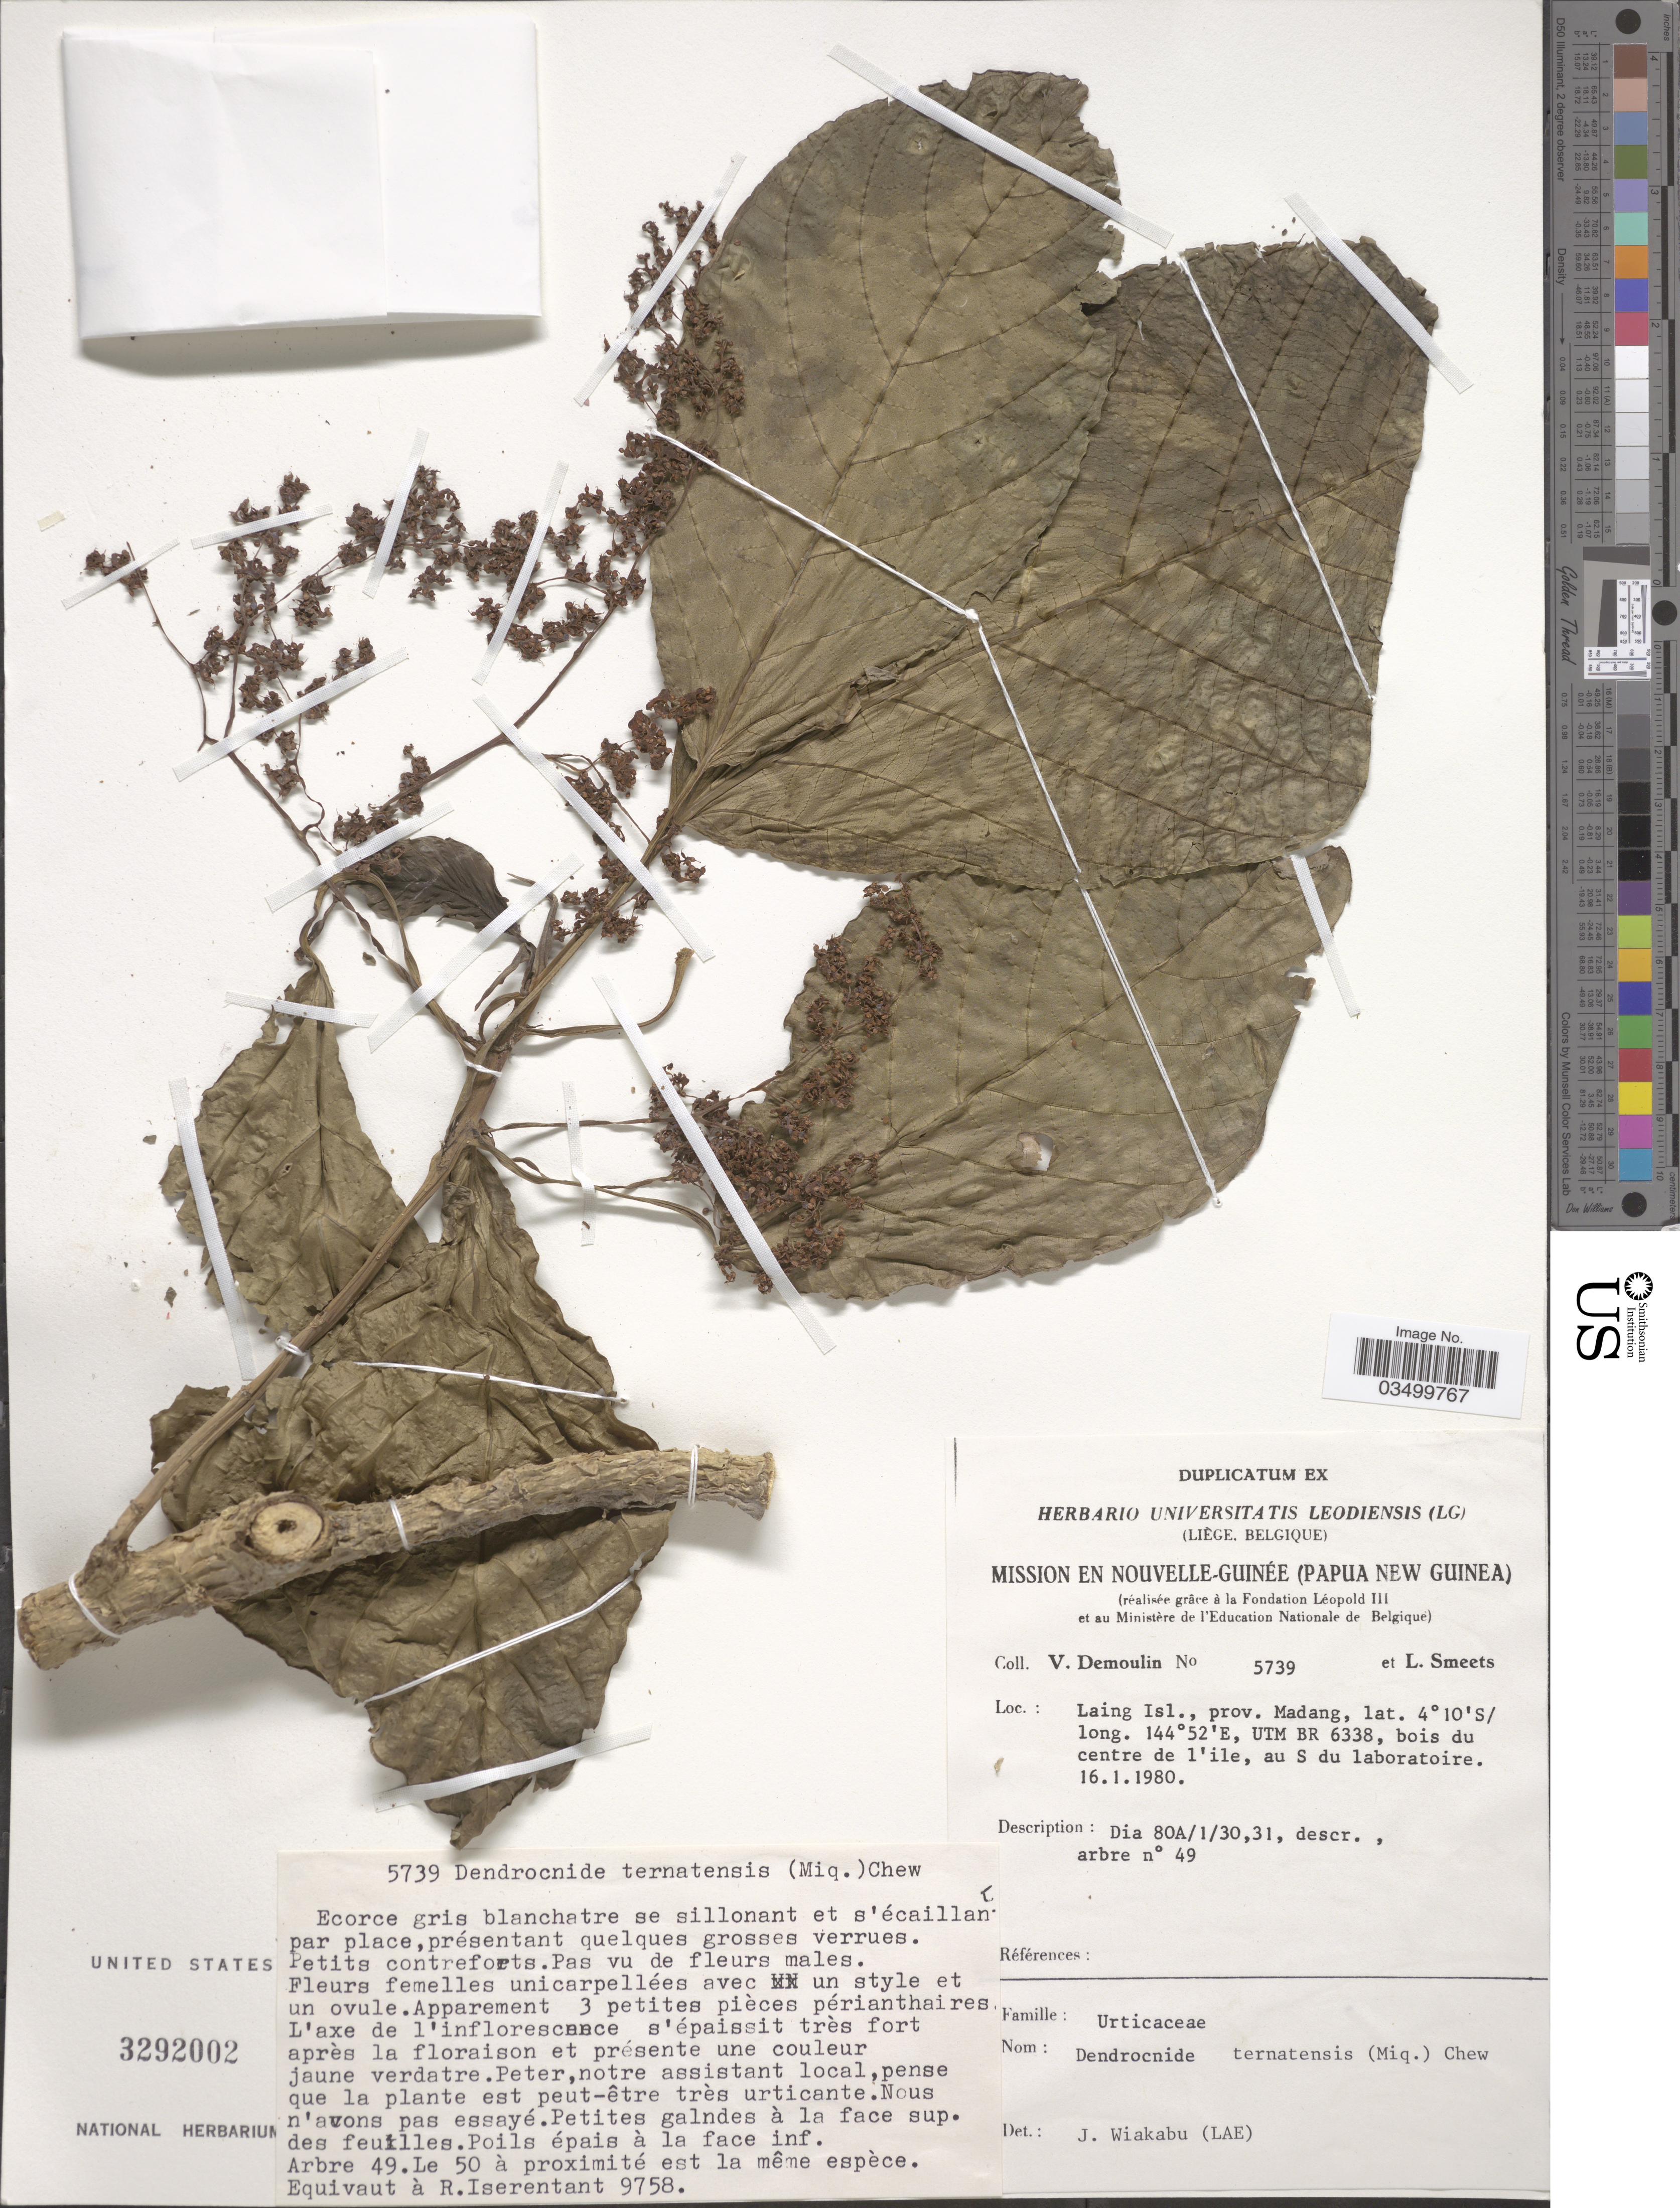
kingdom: Plantae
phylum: Tracheophyta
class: Magnoliopsida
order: Rosales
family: Urticaceae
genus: Dendrocnide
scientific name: Dendrocnide ternatensis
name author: (Miq.) Chew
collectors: V. Demoulin & L. Smeets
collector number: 5739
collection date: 1980-01-16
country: Papua New Guinea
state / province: Madang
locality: Nouvelle-Guinée. Laing Isl. UTM BR 6338, bois du centre de l'ile, au S du laboratoire.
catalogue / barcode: US 3292002